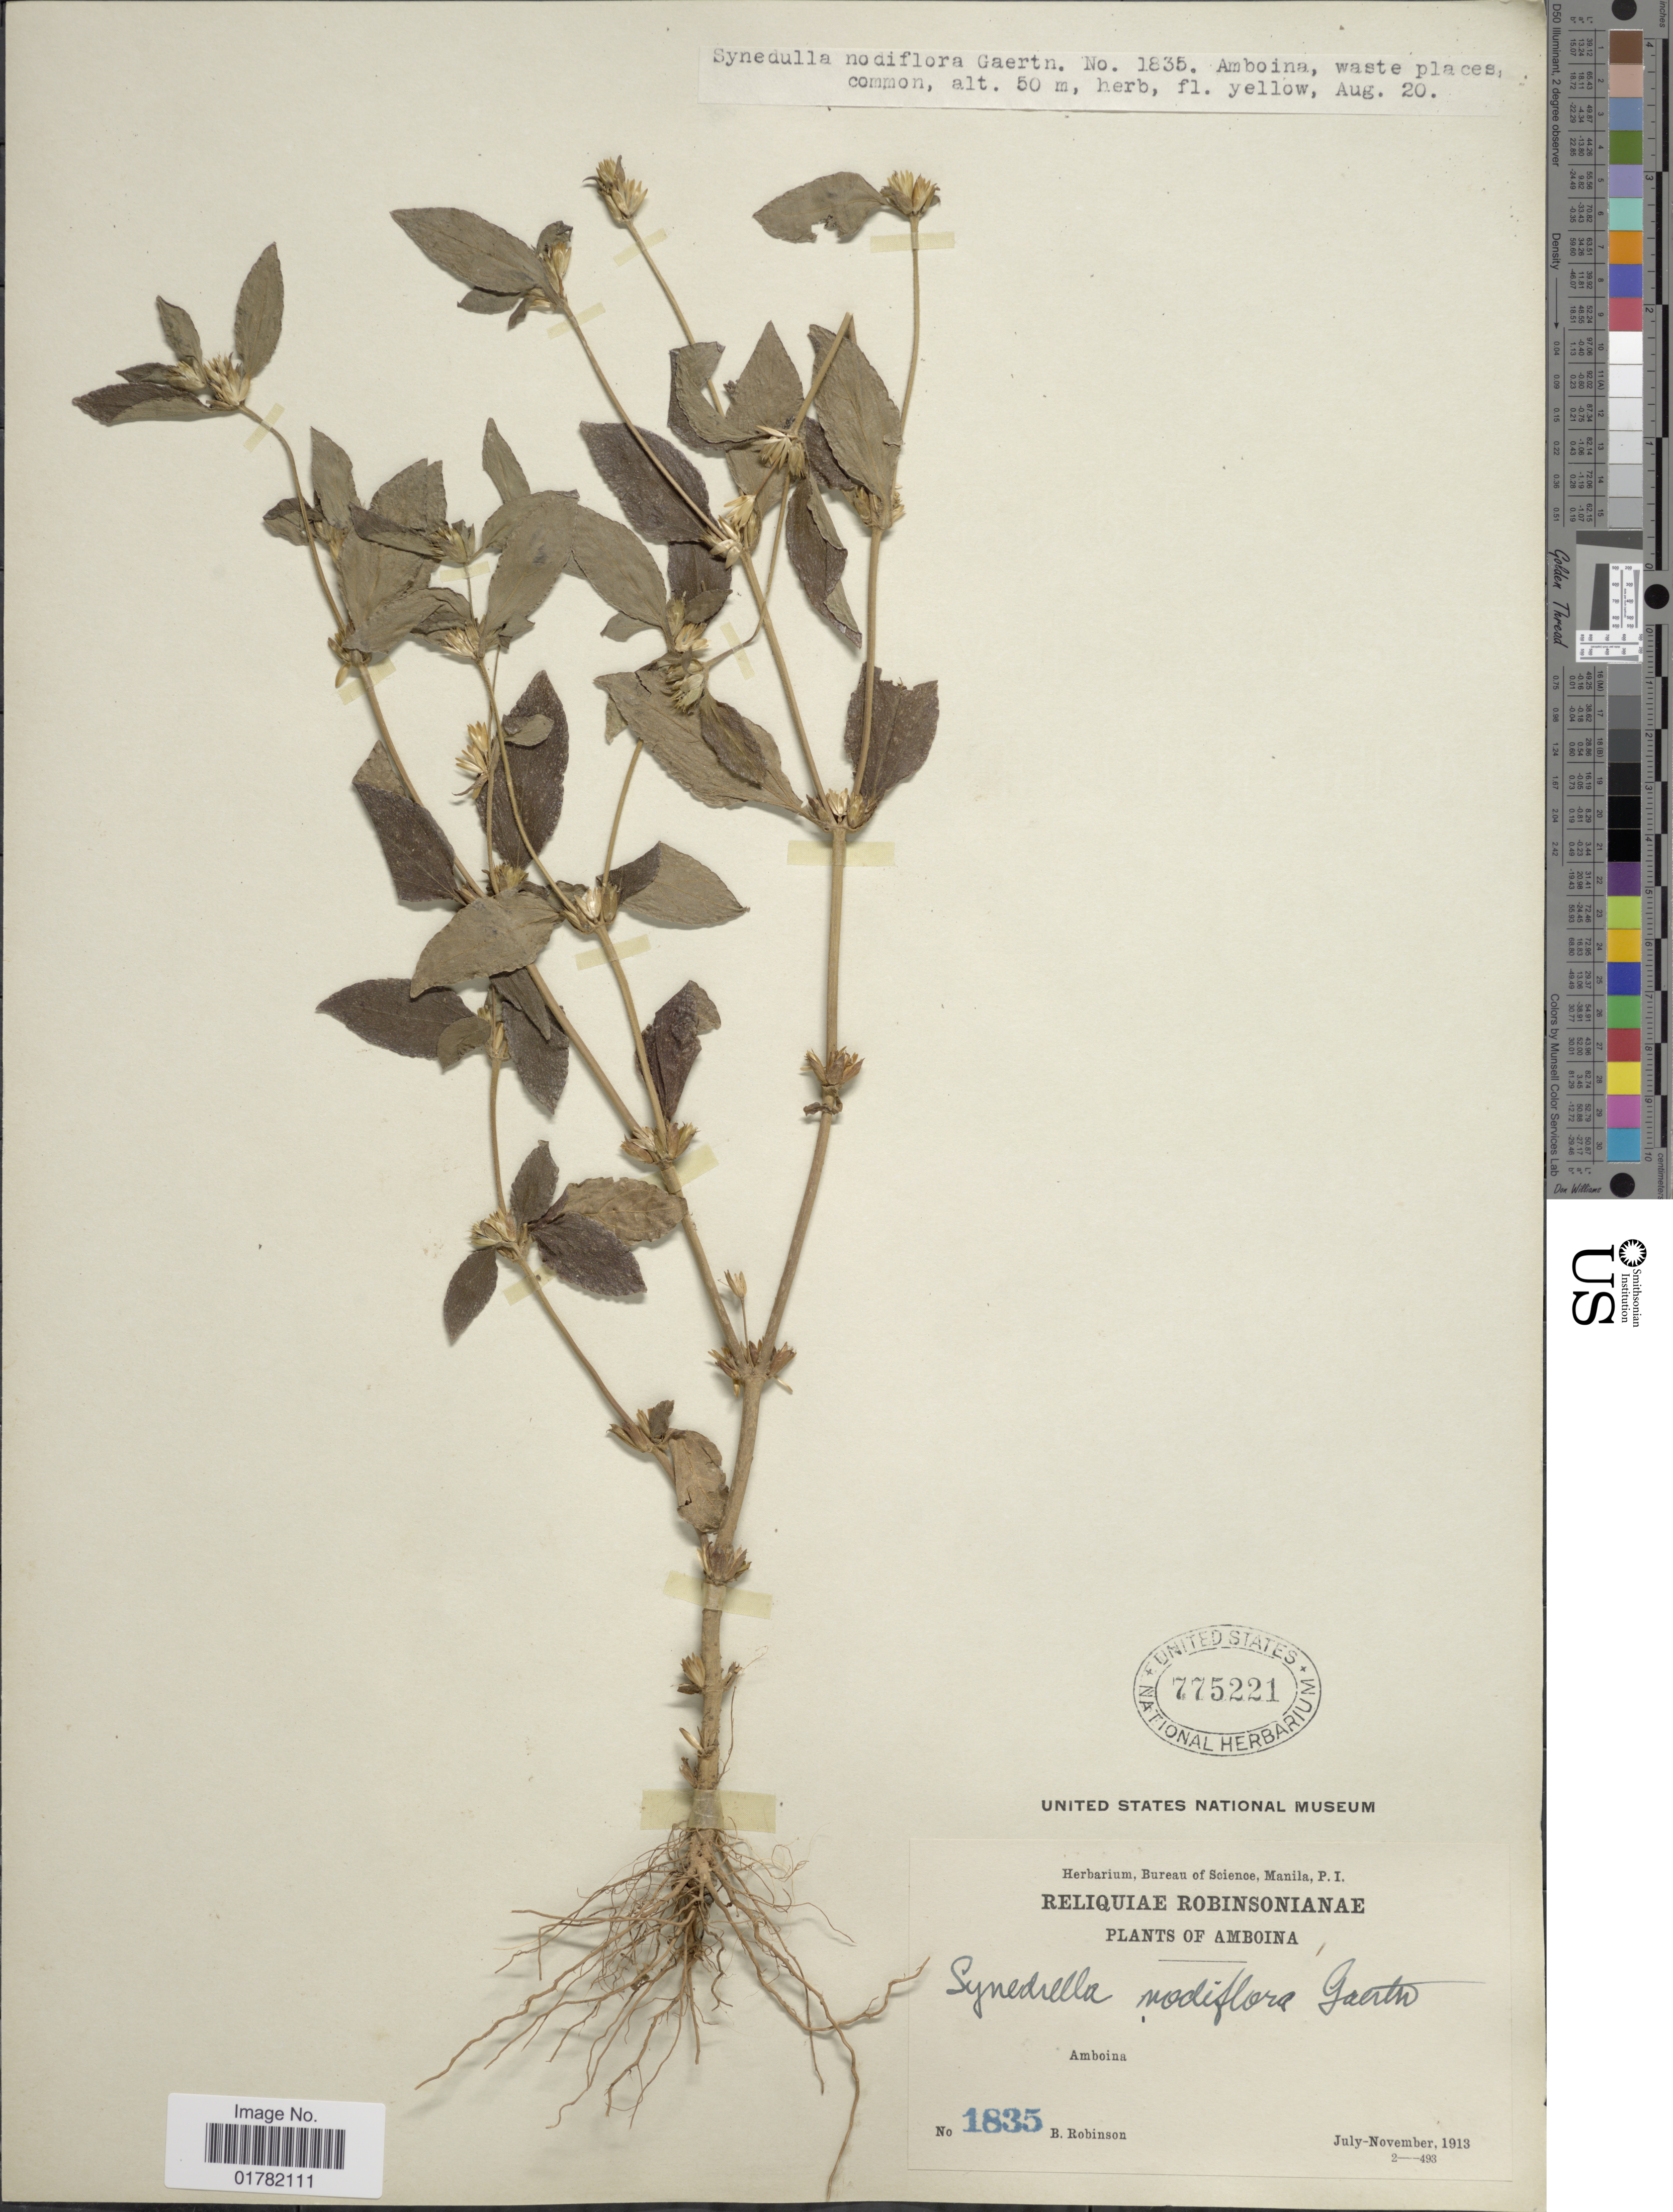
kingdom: Plantae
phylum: Tracheophyta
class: Magnoliopsida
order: Asterales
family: Asteraceae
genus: Synedrella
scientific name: Synedrella nodiflora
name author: (L.) Gaertn.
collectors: C. Robinson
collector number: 1835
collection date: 1913-07/1913-11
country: Indonesia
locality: Amboina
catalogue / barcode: US 775221